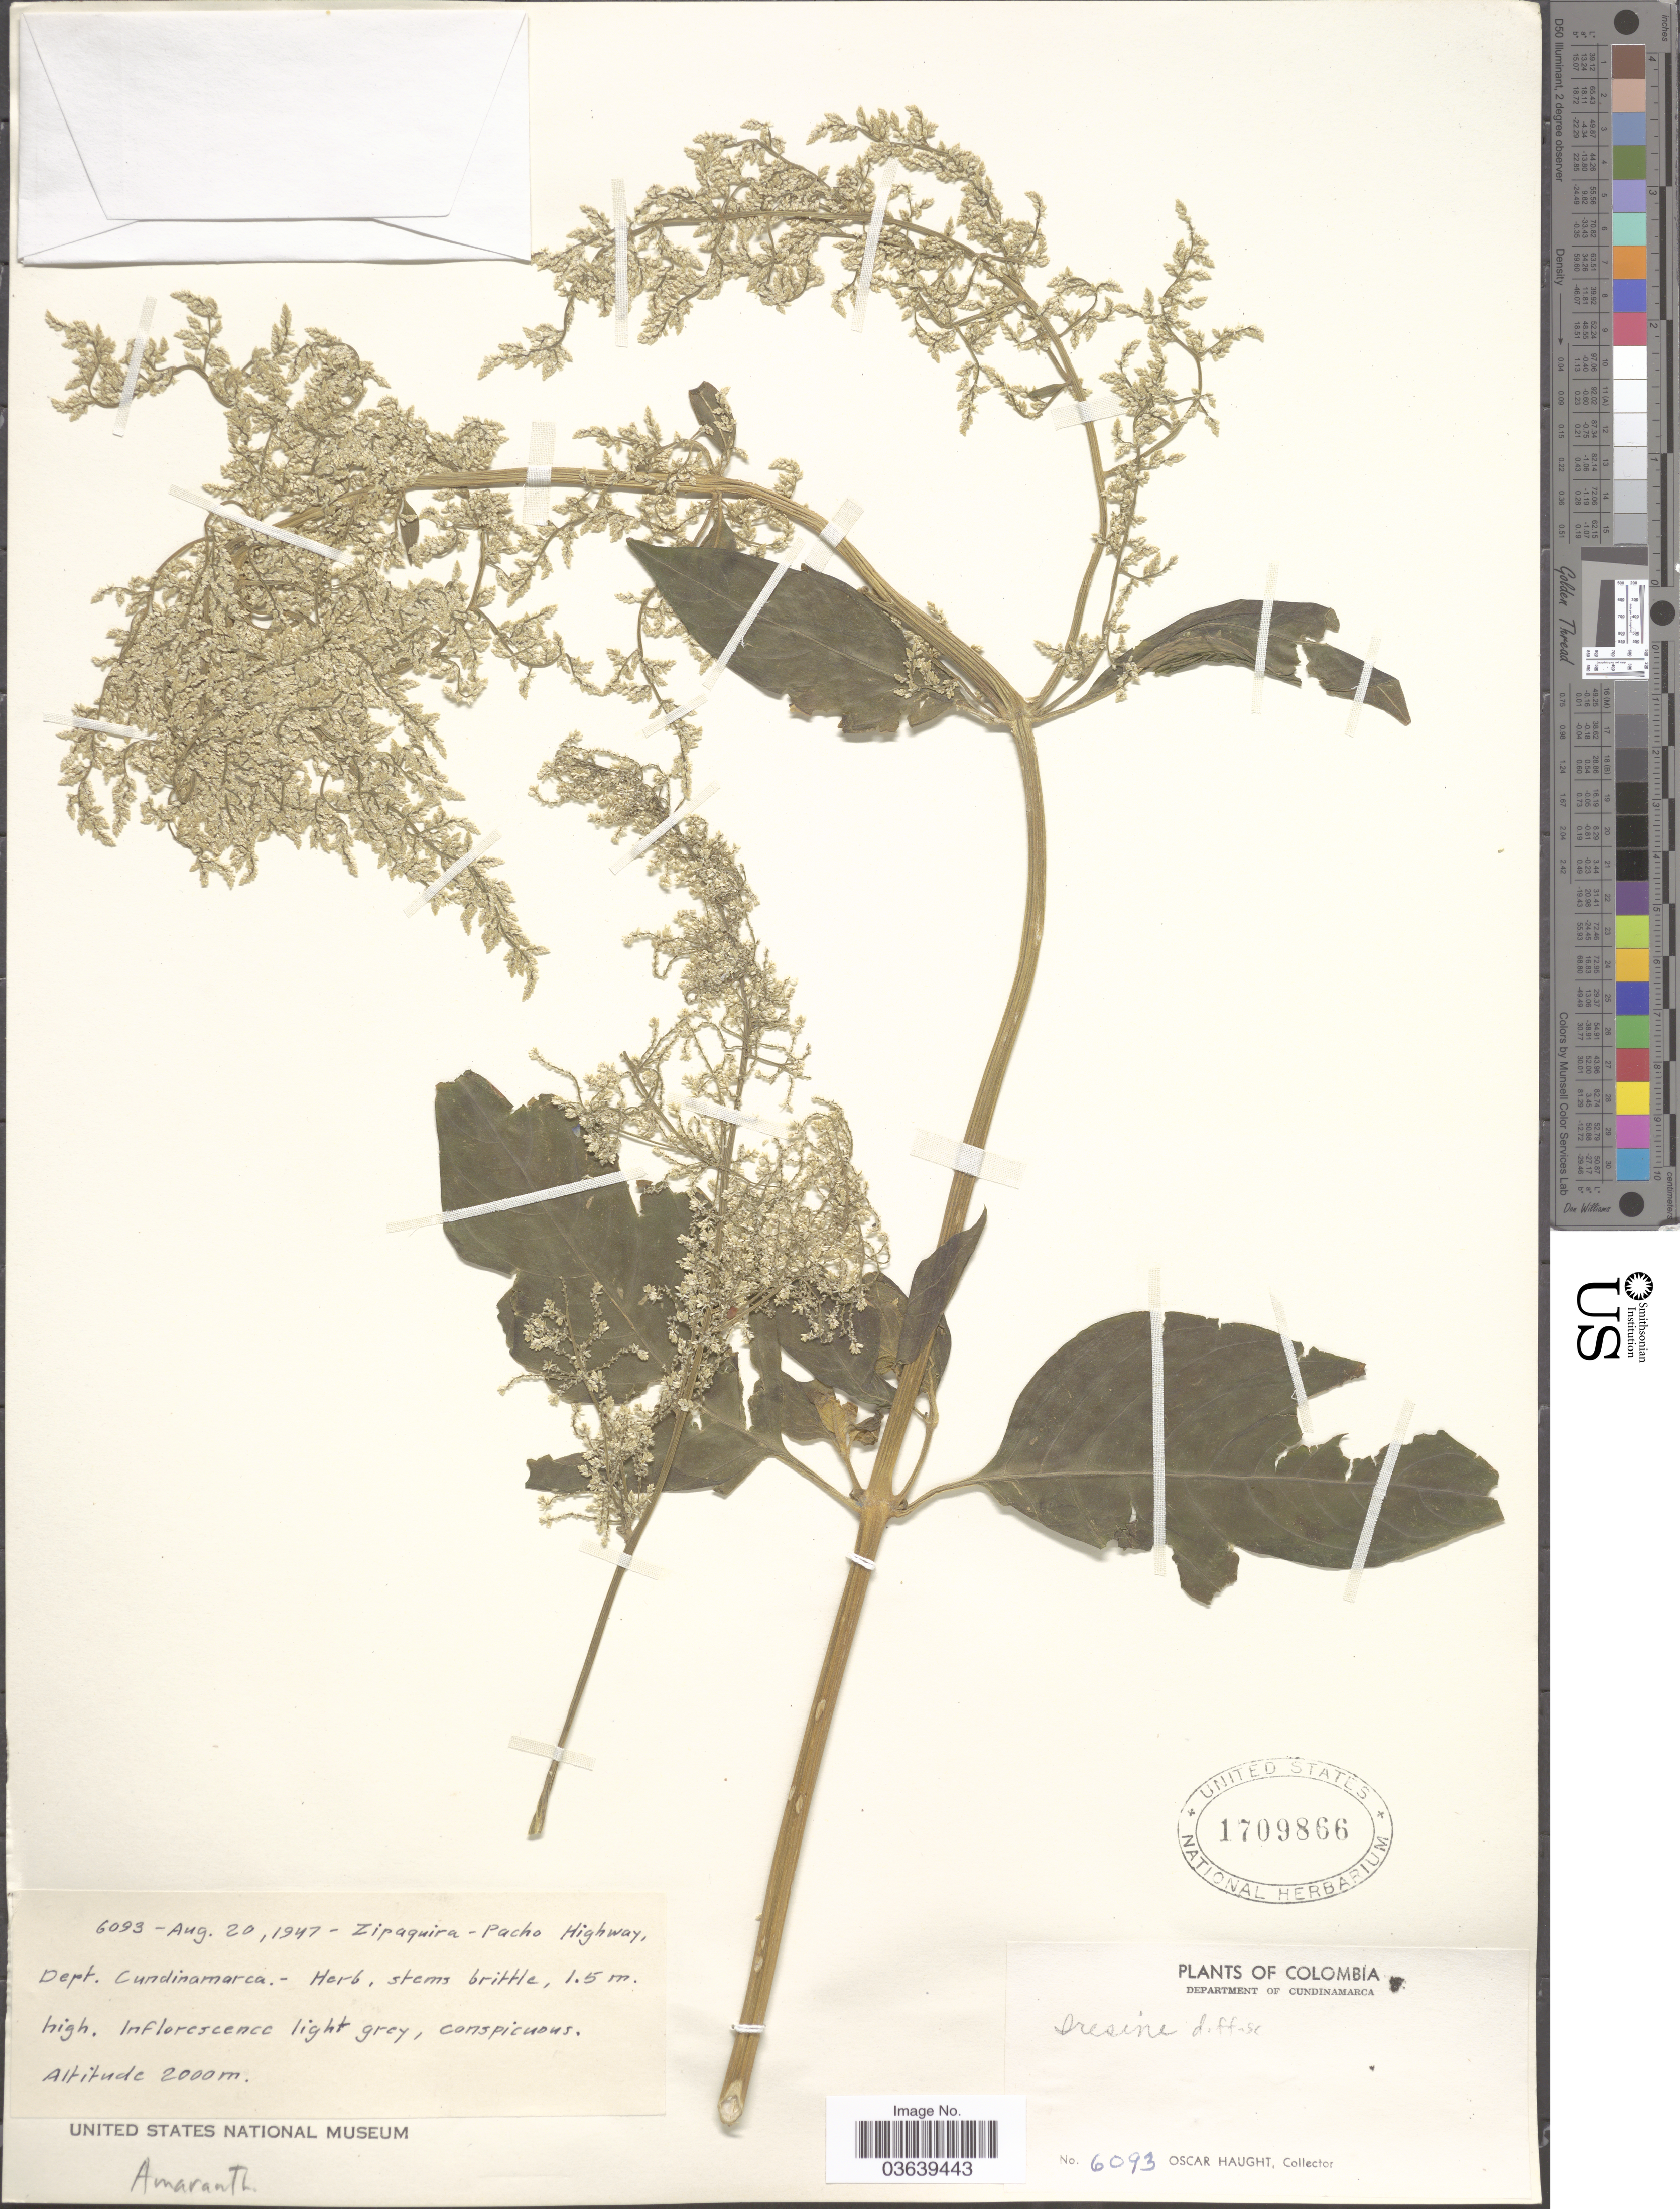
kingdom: Plantae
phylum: Tracheophyta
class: Magnoliopsida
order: Caryophyllales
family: Amaranthaceae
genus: Iresine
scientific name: Iresine diffusa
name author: Humb. & Bonpl. ex Willd.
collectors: O. L. Haught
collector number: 6093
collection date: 1947-08-20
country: Colombia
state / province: Cundinamarca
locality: Zipaquira-Pacho Highway. Dept. Cundinamarca.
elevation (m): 2000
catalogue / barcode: US 1709866